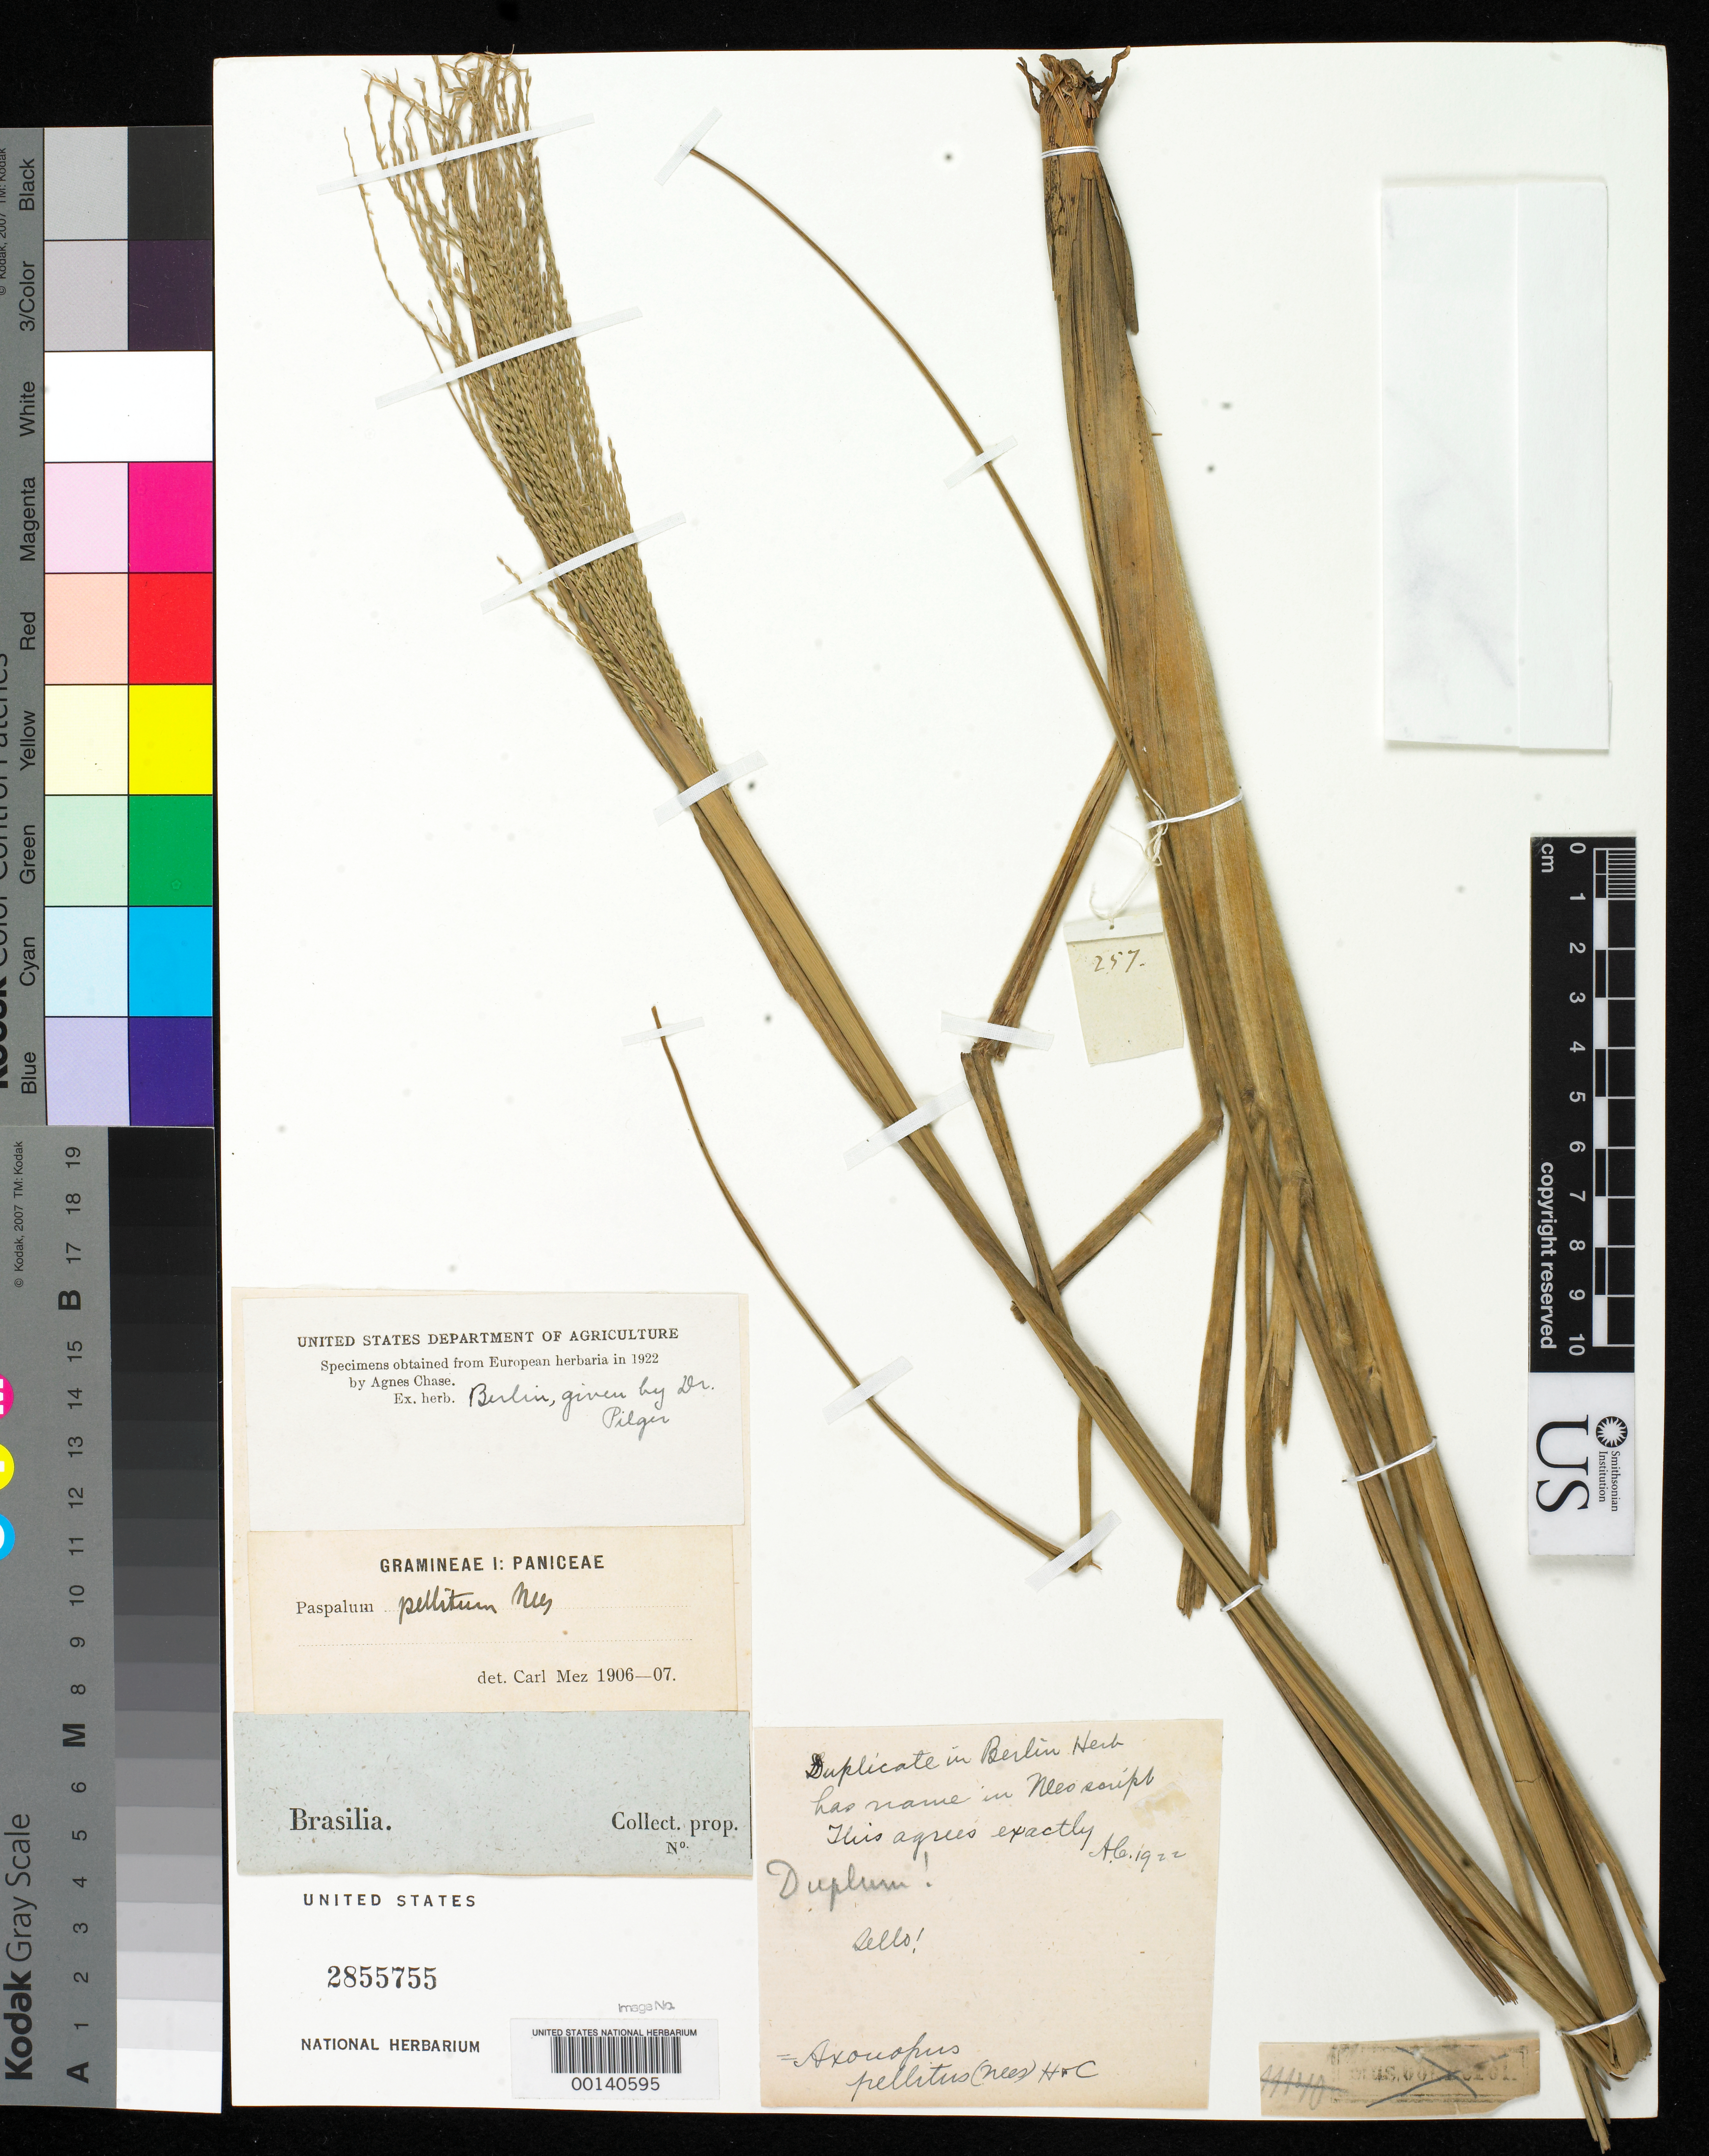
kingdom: Plantae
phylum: Tracheophyta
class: Liliopsida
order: Poales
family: Poaceae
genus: Paspalum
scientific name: Paspalum pellitum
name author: Nees ex Trin.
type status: Isotype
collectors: F. Sellow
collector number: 257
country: Brazil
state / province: Bahia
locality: Vittoria.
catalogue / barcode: US 2855755